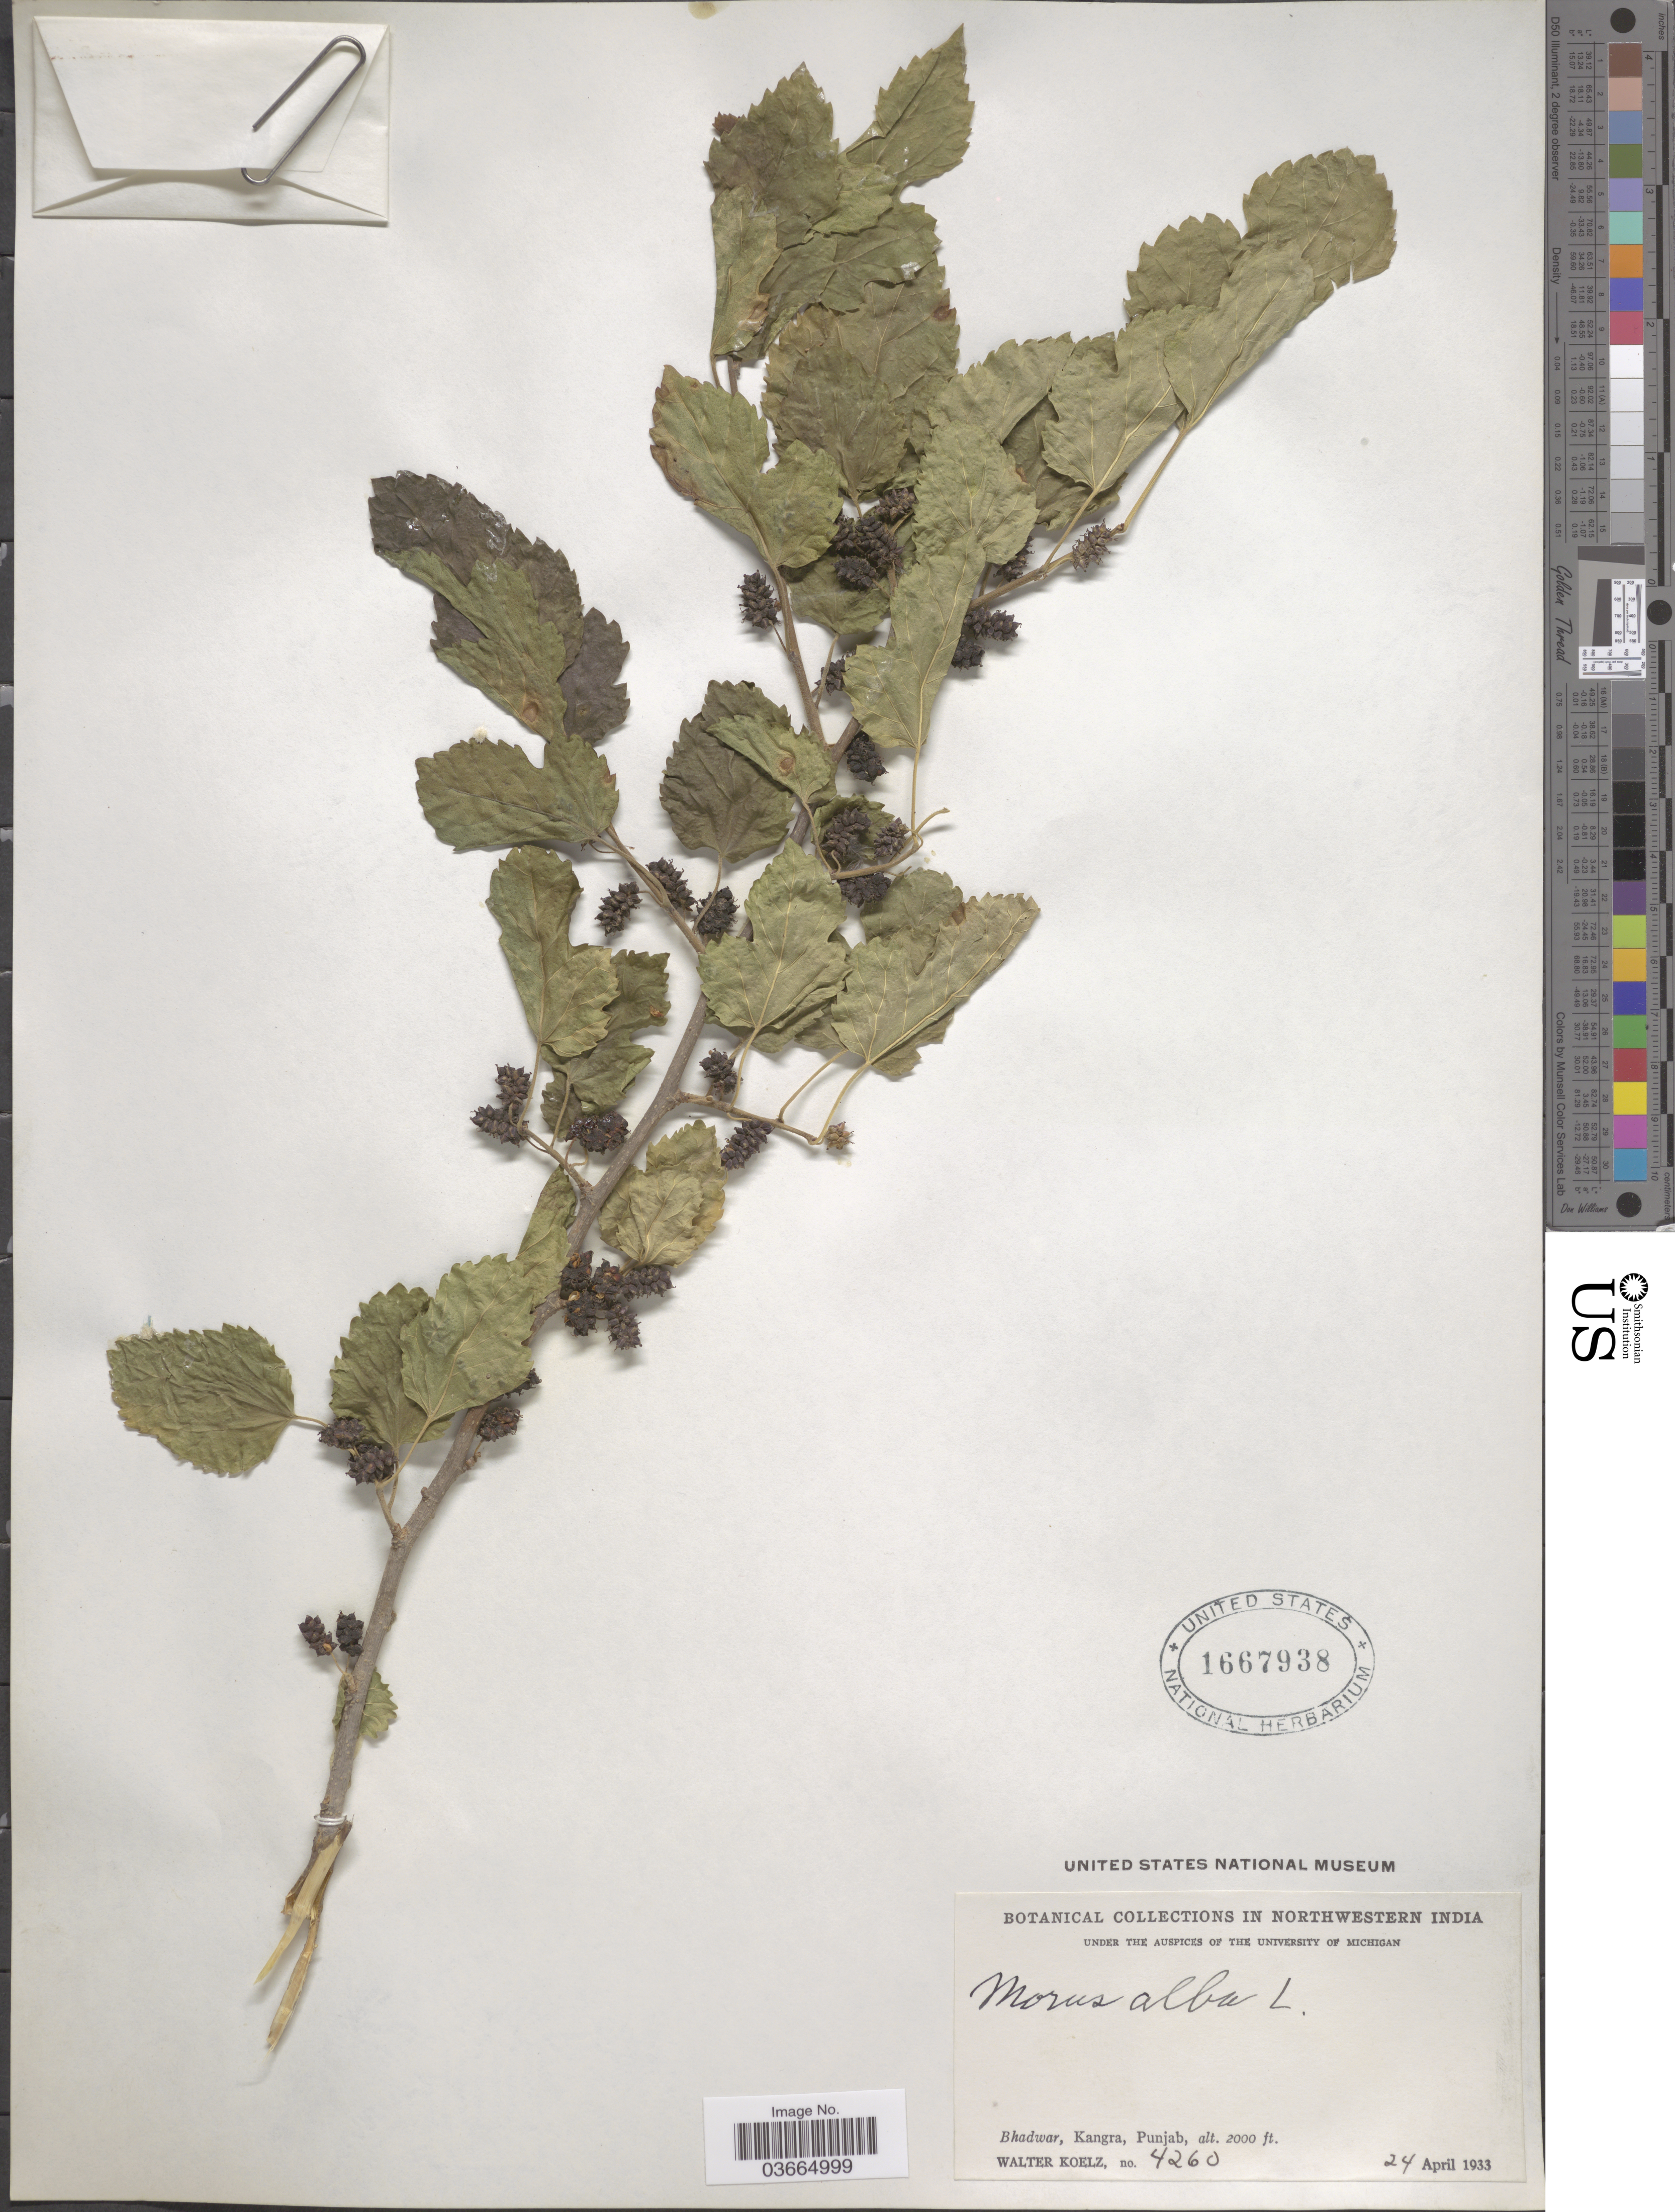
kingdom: Plantae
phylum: Tracheophyta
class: Magnoliopsida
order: Rosales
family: Moraceae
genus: Morus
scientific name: Morus alba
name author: L.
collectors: W. N. Koelz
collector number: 4260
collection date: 1933-04-24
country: India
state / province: Punjab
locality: Northwestern India. Bhadwar, Kangra, Punjab.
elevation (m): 610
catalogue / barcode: US 1667938